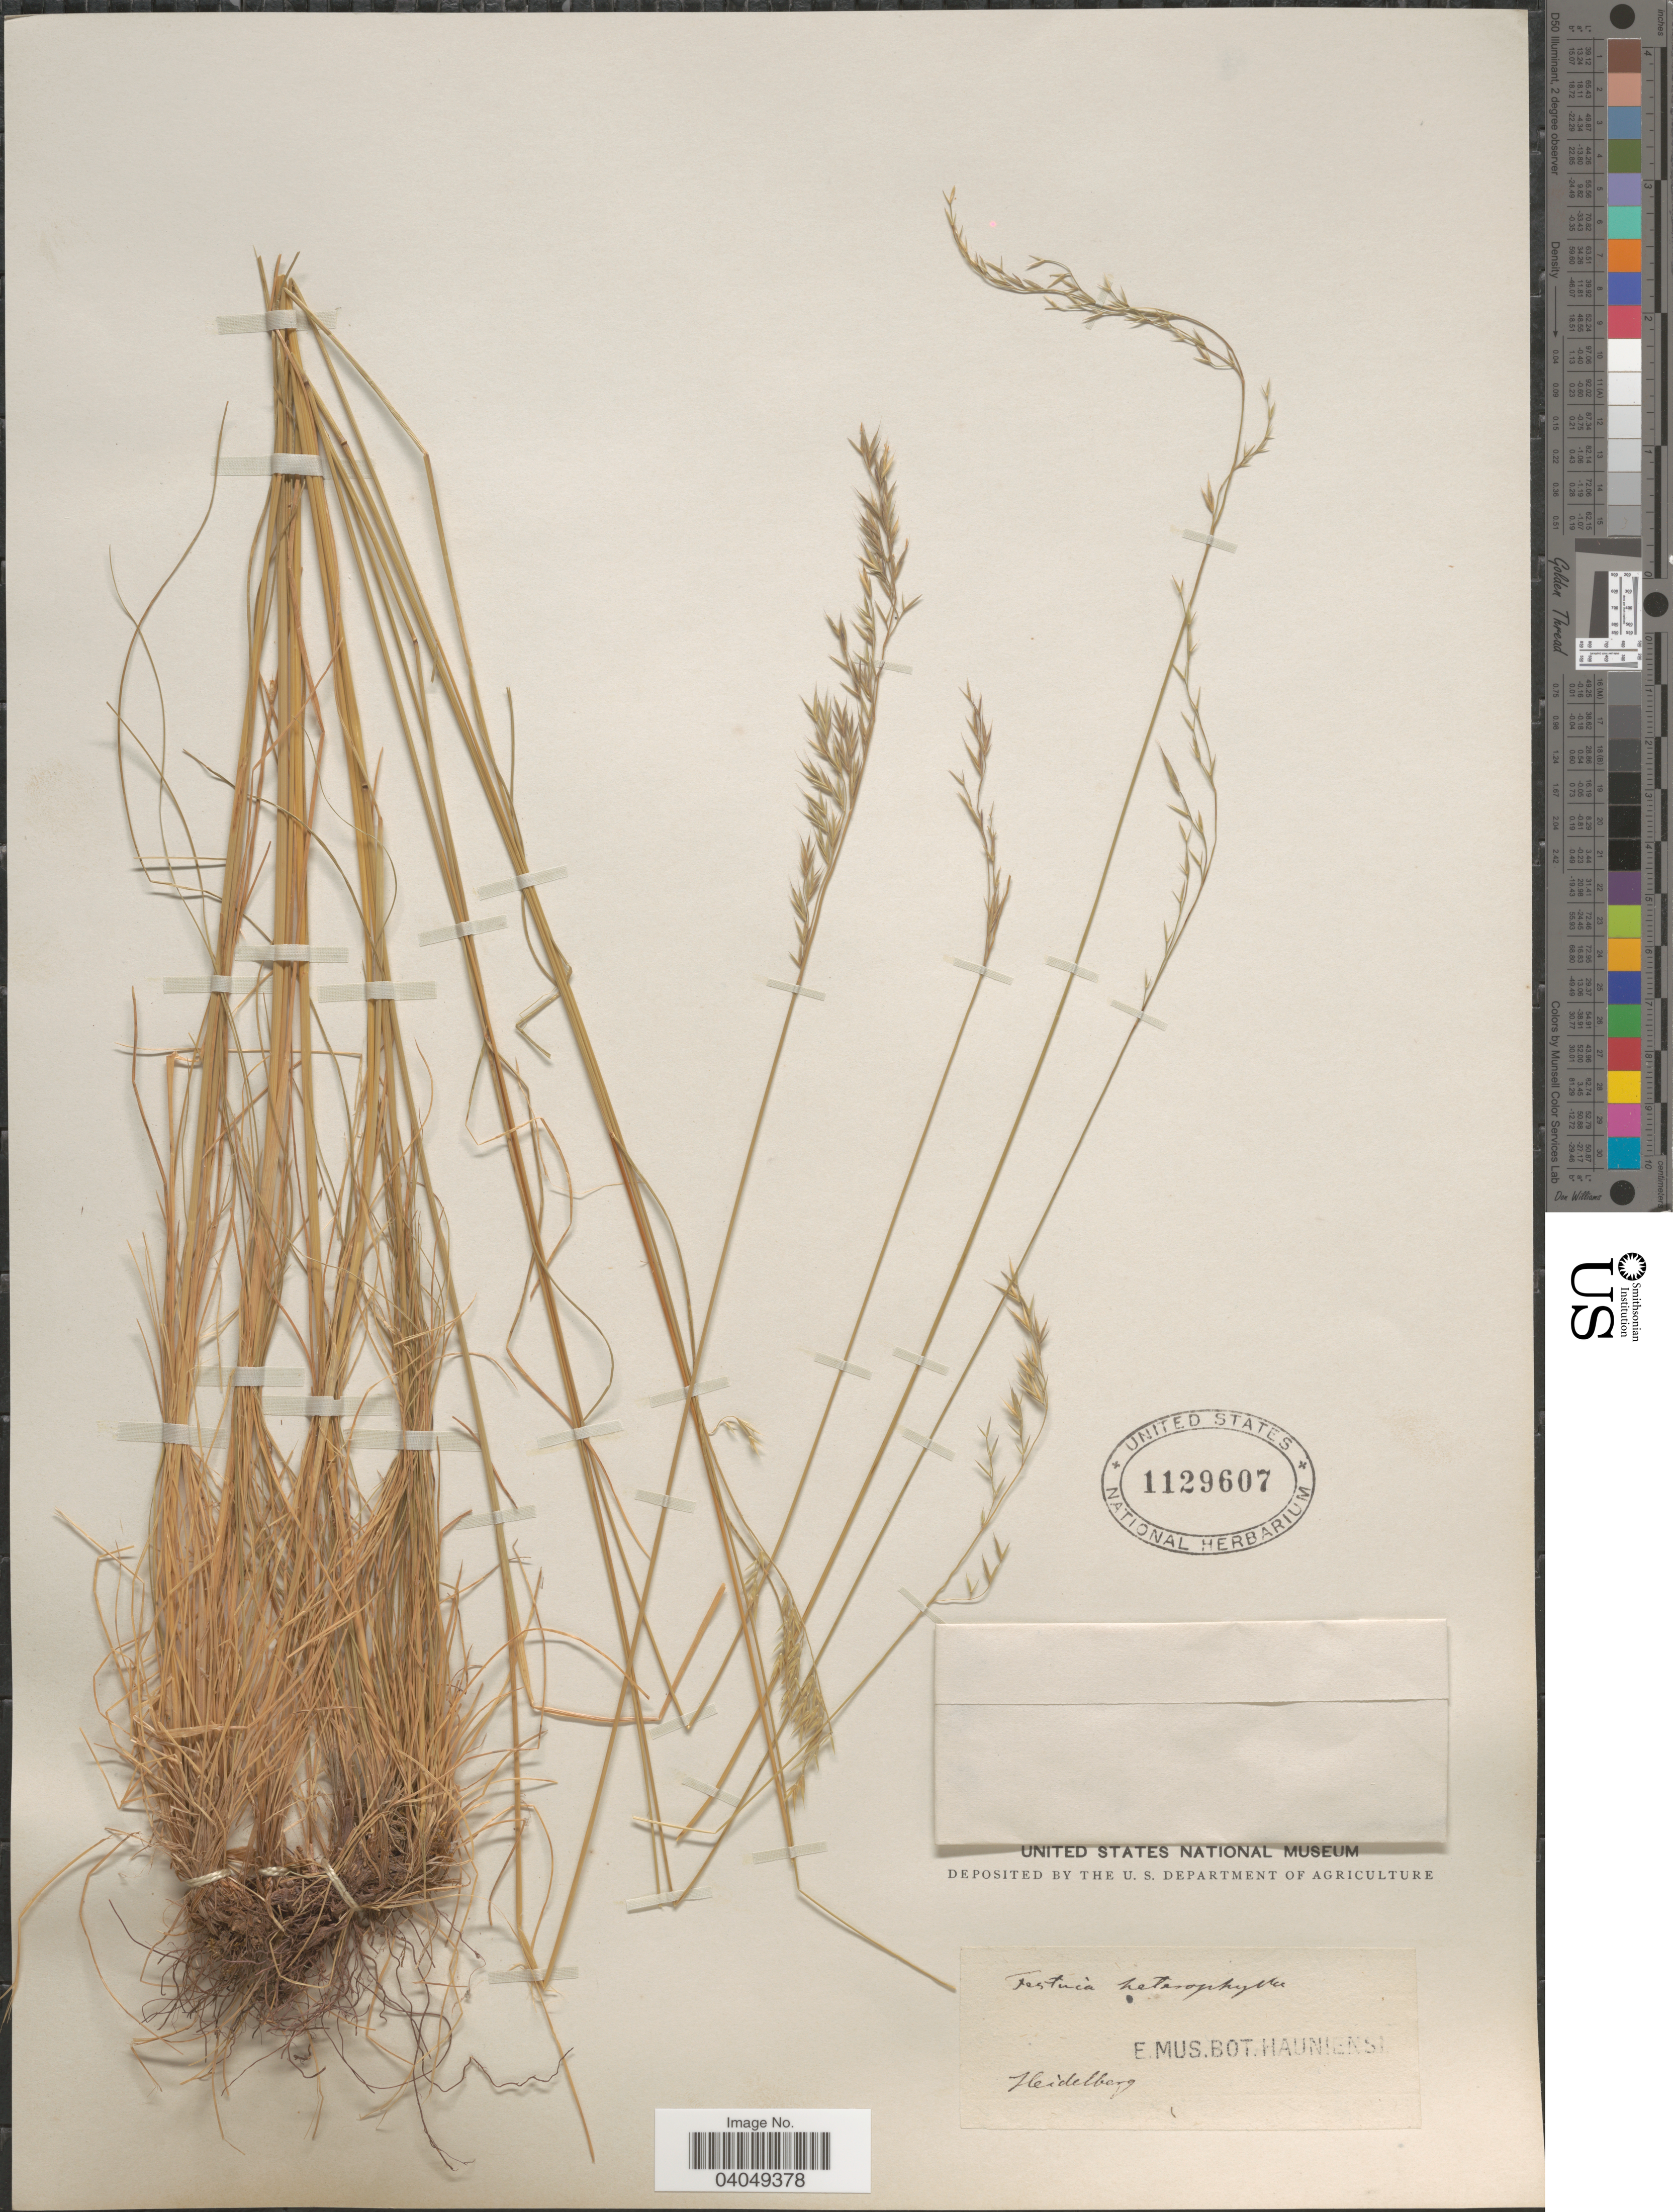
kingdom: Plantae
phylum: Tracheophyta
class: Liliopsida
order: Poales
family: Poaceae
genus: Festuca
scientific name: Festuca heterophylla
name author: Lam.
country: Germany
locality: Heidelberg.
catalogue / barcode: US 1129607